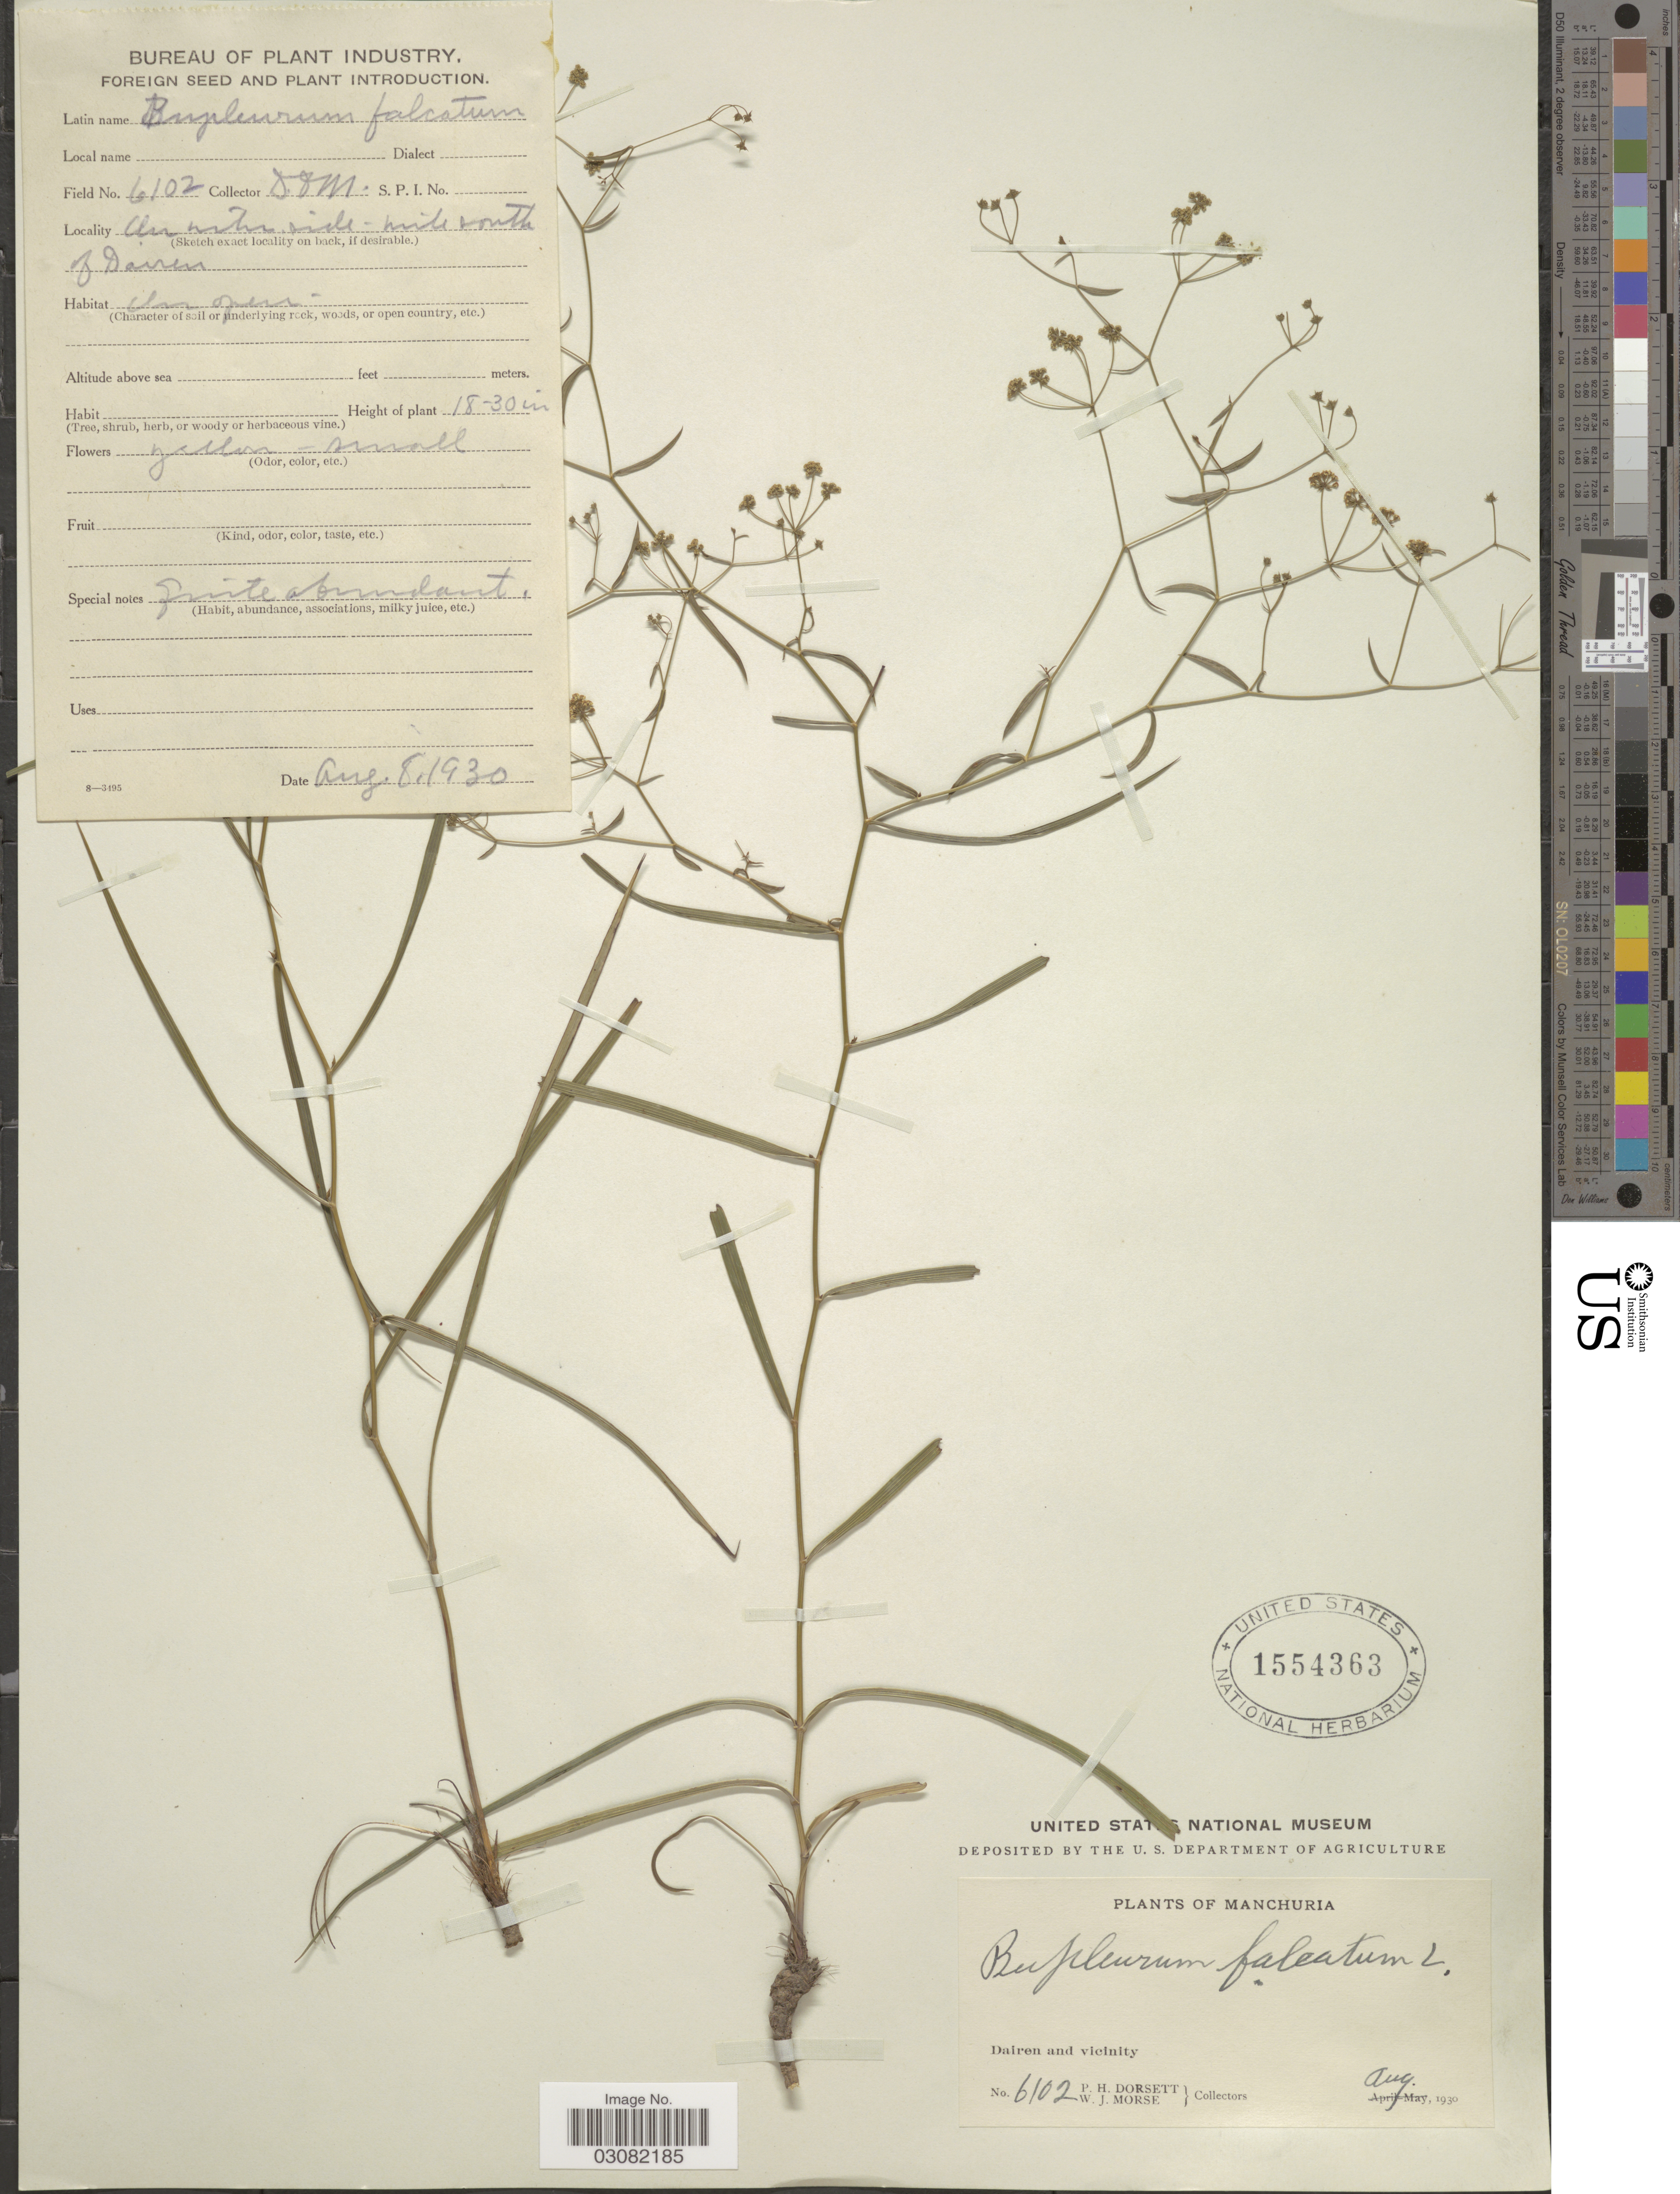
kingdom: Plantae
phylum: Tracheophyta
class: Magnoliopsida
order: Apiales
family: Apiaceae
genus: Bupleurum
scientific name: Bupleurum falcatum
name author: L.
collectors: P. H. Dorsett & W. J. Morse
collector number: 6102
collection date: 1930-08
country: China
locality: Manchuria, Dairen and vicinity, An north side-mile south of Dairen.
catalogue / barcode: US 1554363